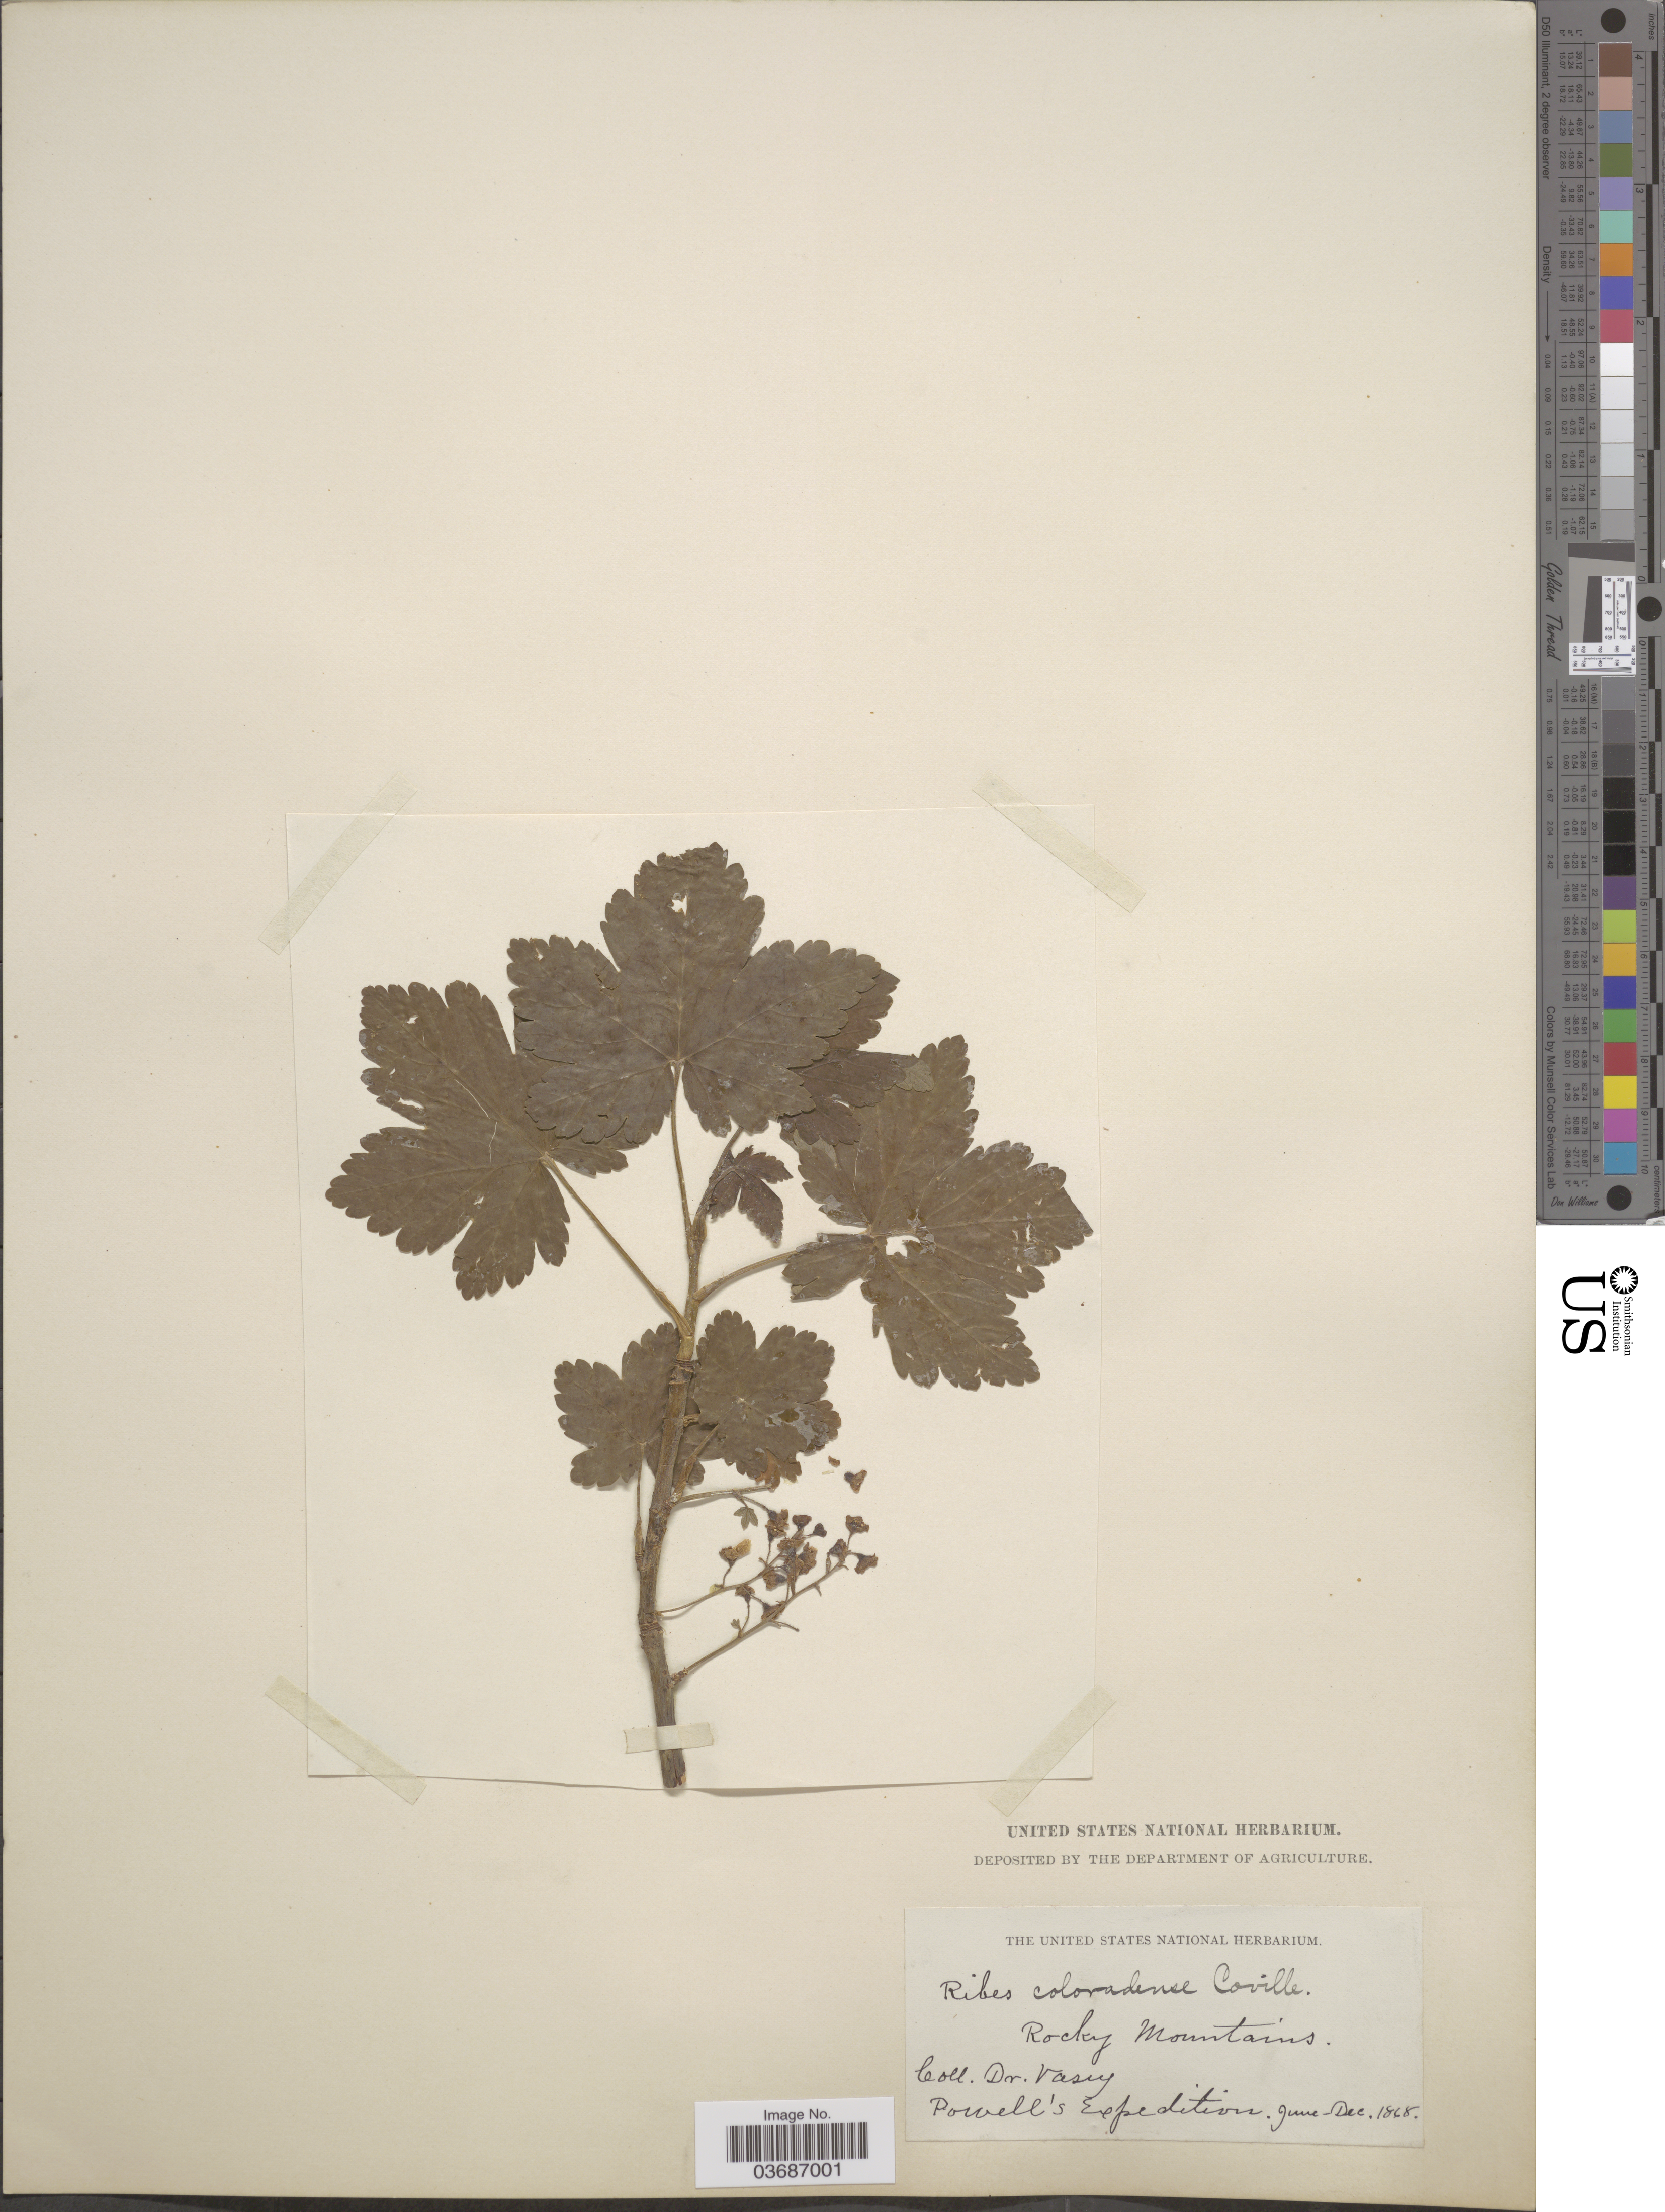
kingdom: Plantae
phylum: Tracheophyta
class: Magnoliopsida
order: Saxifragales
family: Grossulariaceae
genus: Ribes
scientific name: Ribes coloradense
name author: Coville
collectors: Vasey, --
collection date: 1868-06/1868-12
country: United States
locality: Rocky Mountains. Powell's Expedition.